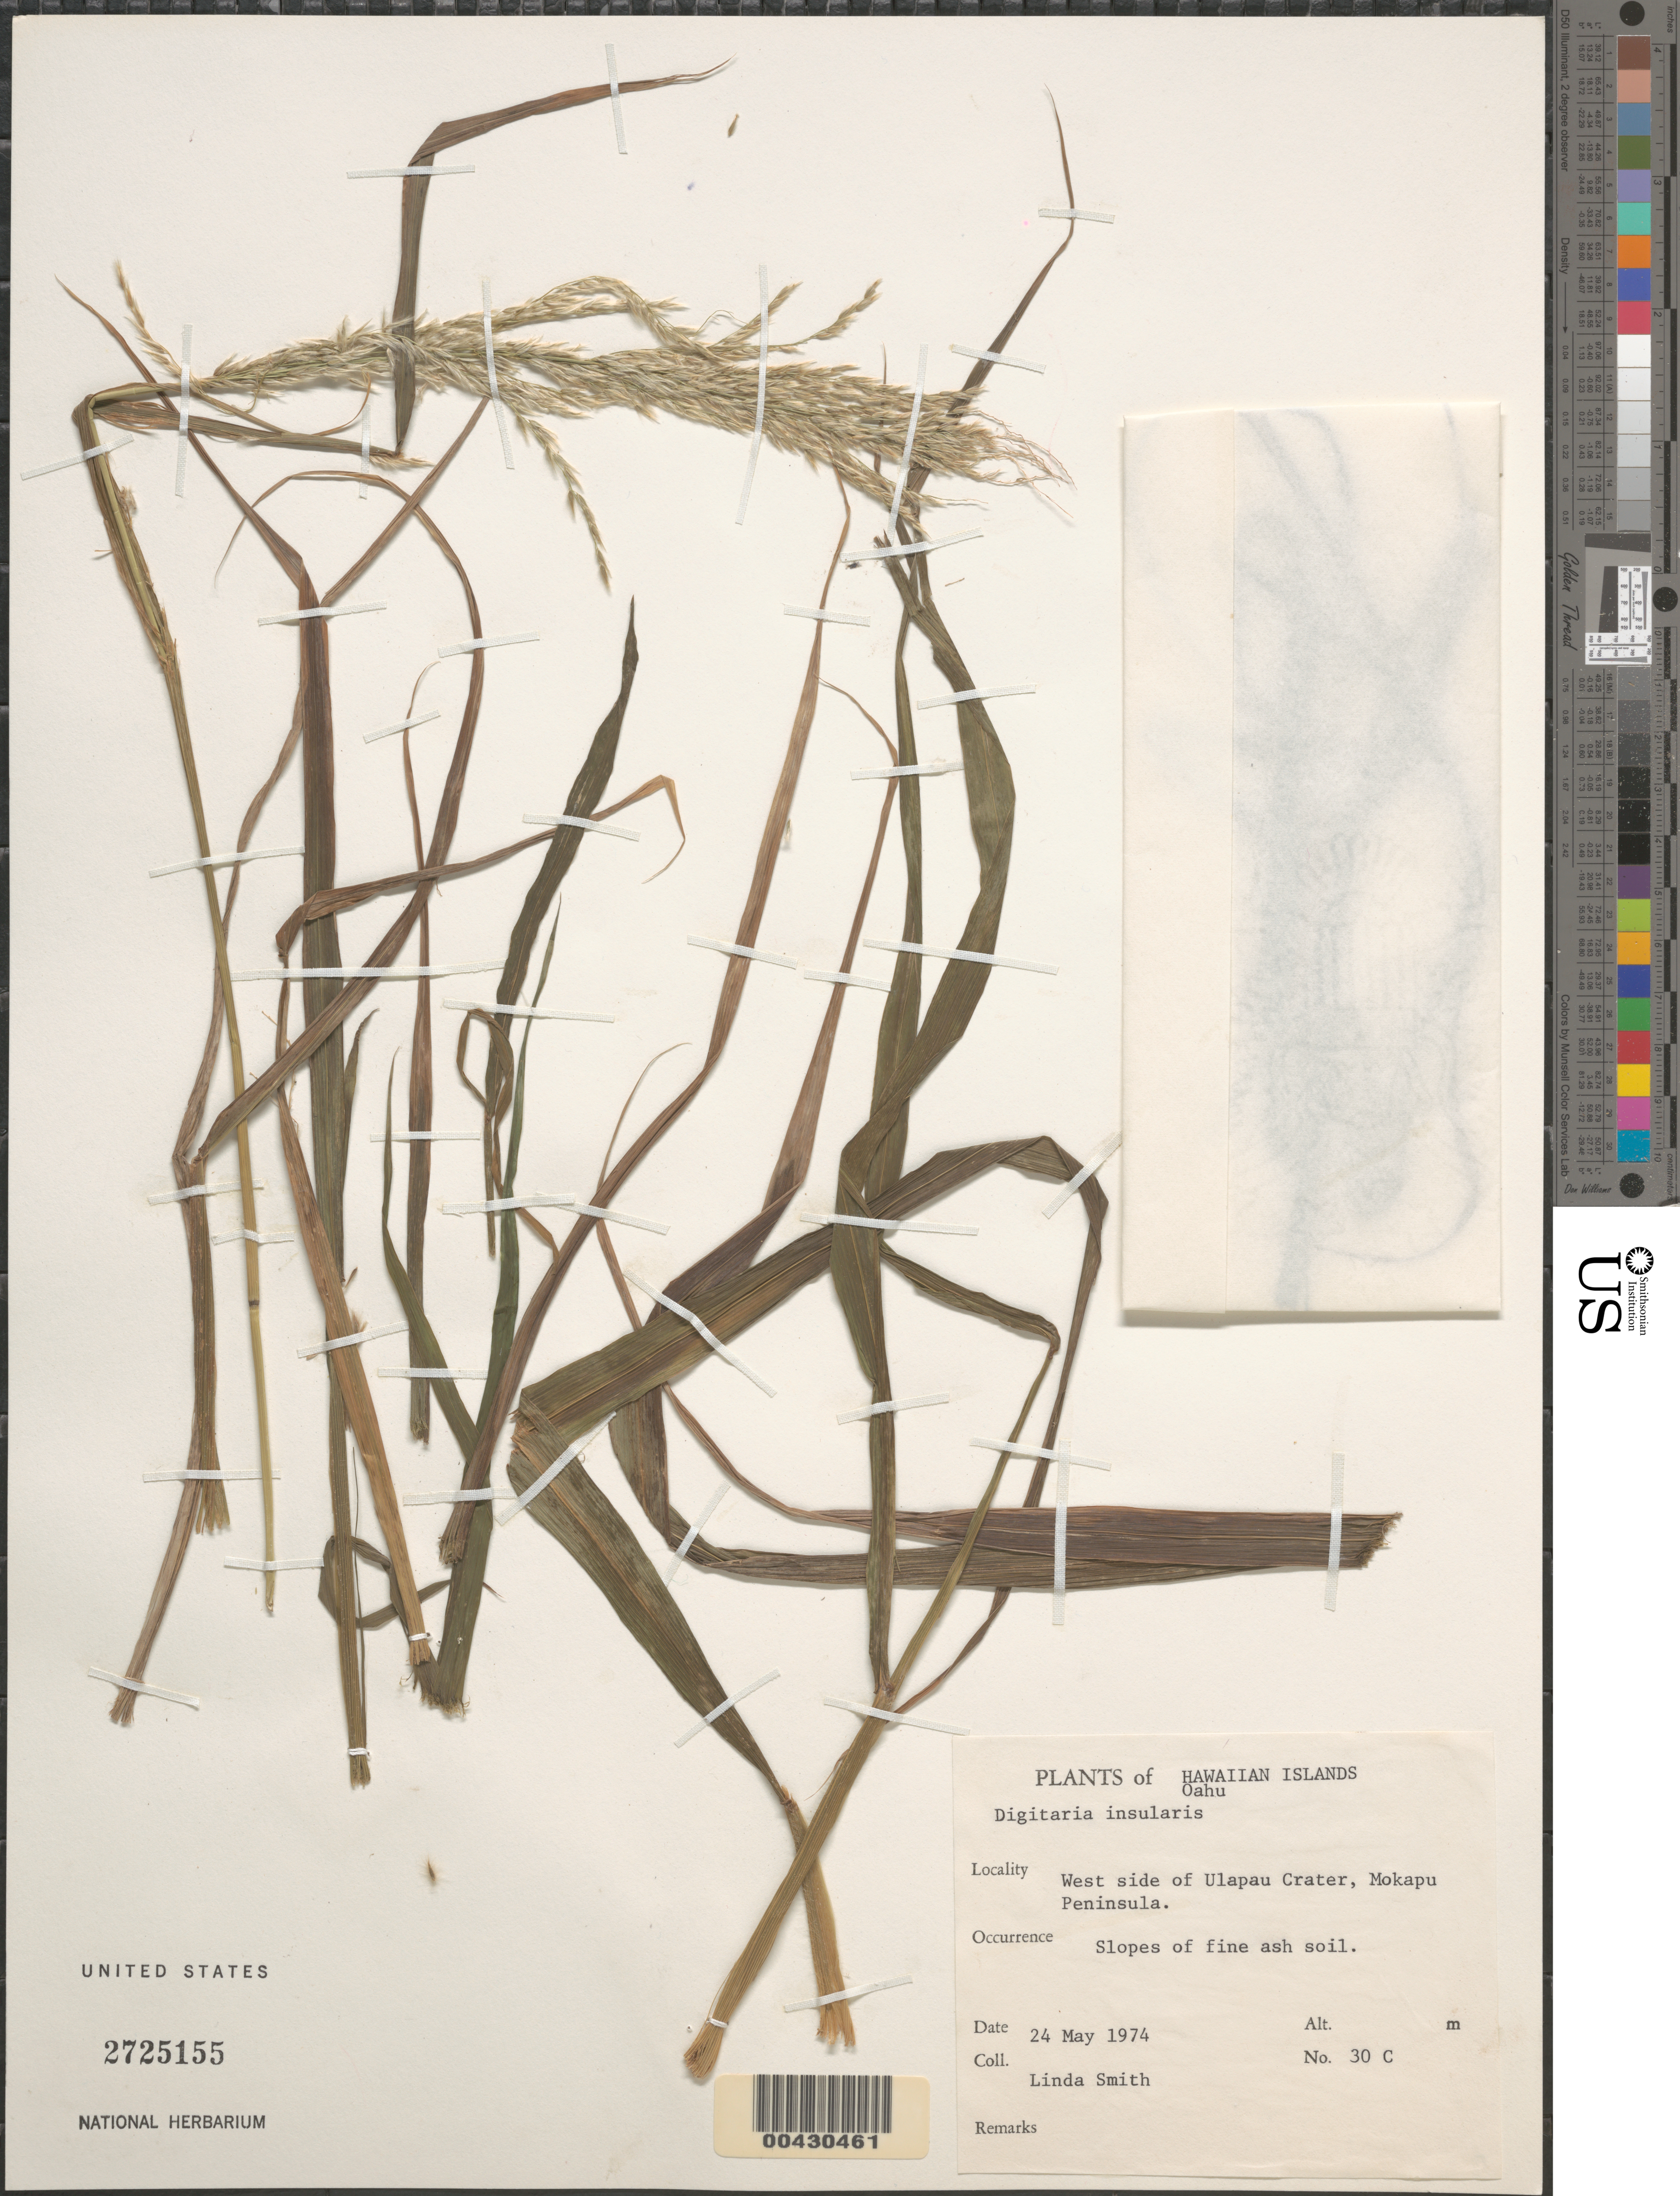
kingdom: Plantae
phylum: Tracheophyta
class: Liliopsida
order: Poales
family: Poaceae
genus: Digitaria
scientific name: Digitaria insularis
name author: (L.) Fedde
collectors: L. Smith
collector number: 30 C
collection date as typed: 24 May 1974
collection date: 1974-05-24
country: United States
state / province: Hawaii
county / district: Honolulu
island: Oahu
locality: West side of Ulapau Crater, Mokapu Peninsula.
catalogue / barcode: US 2725155